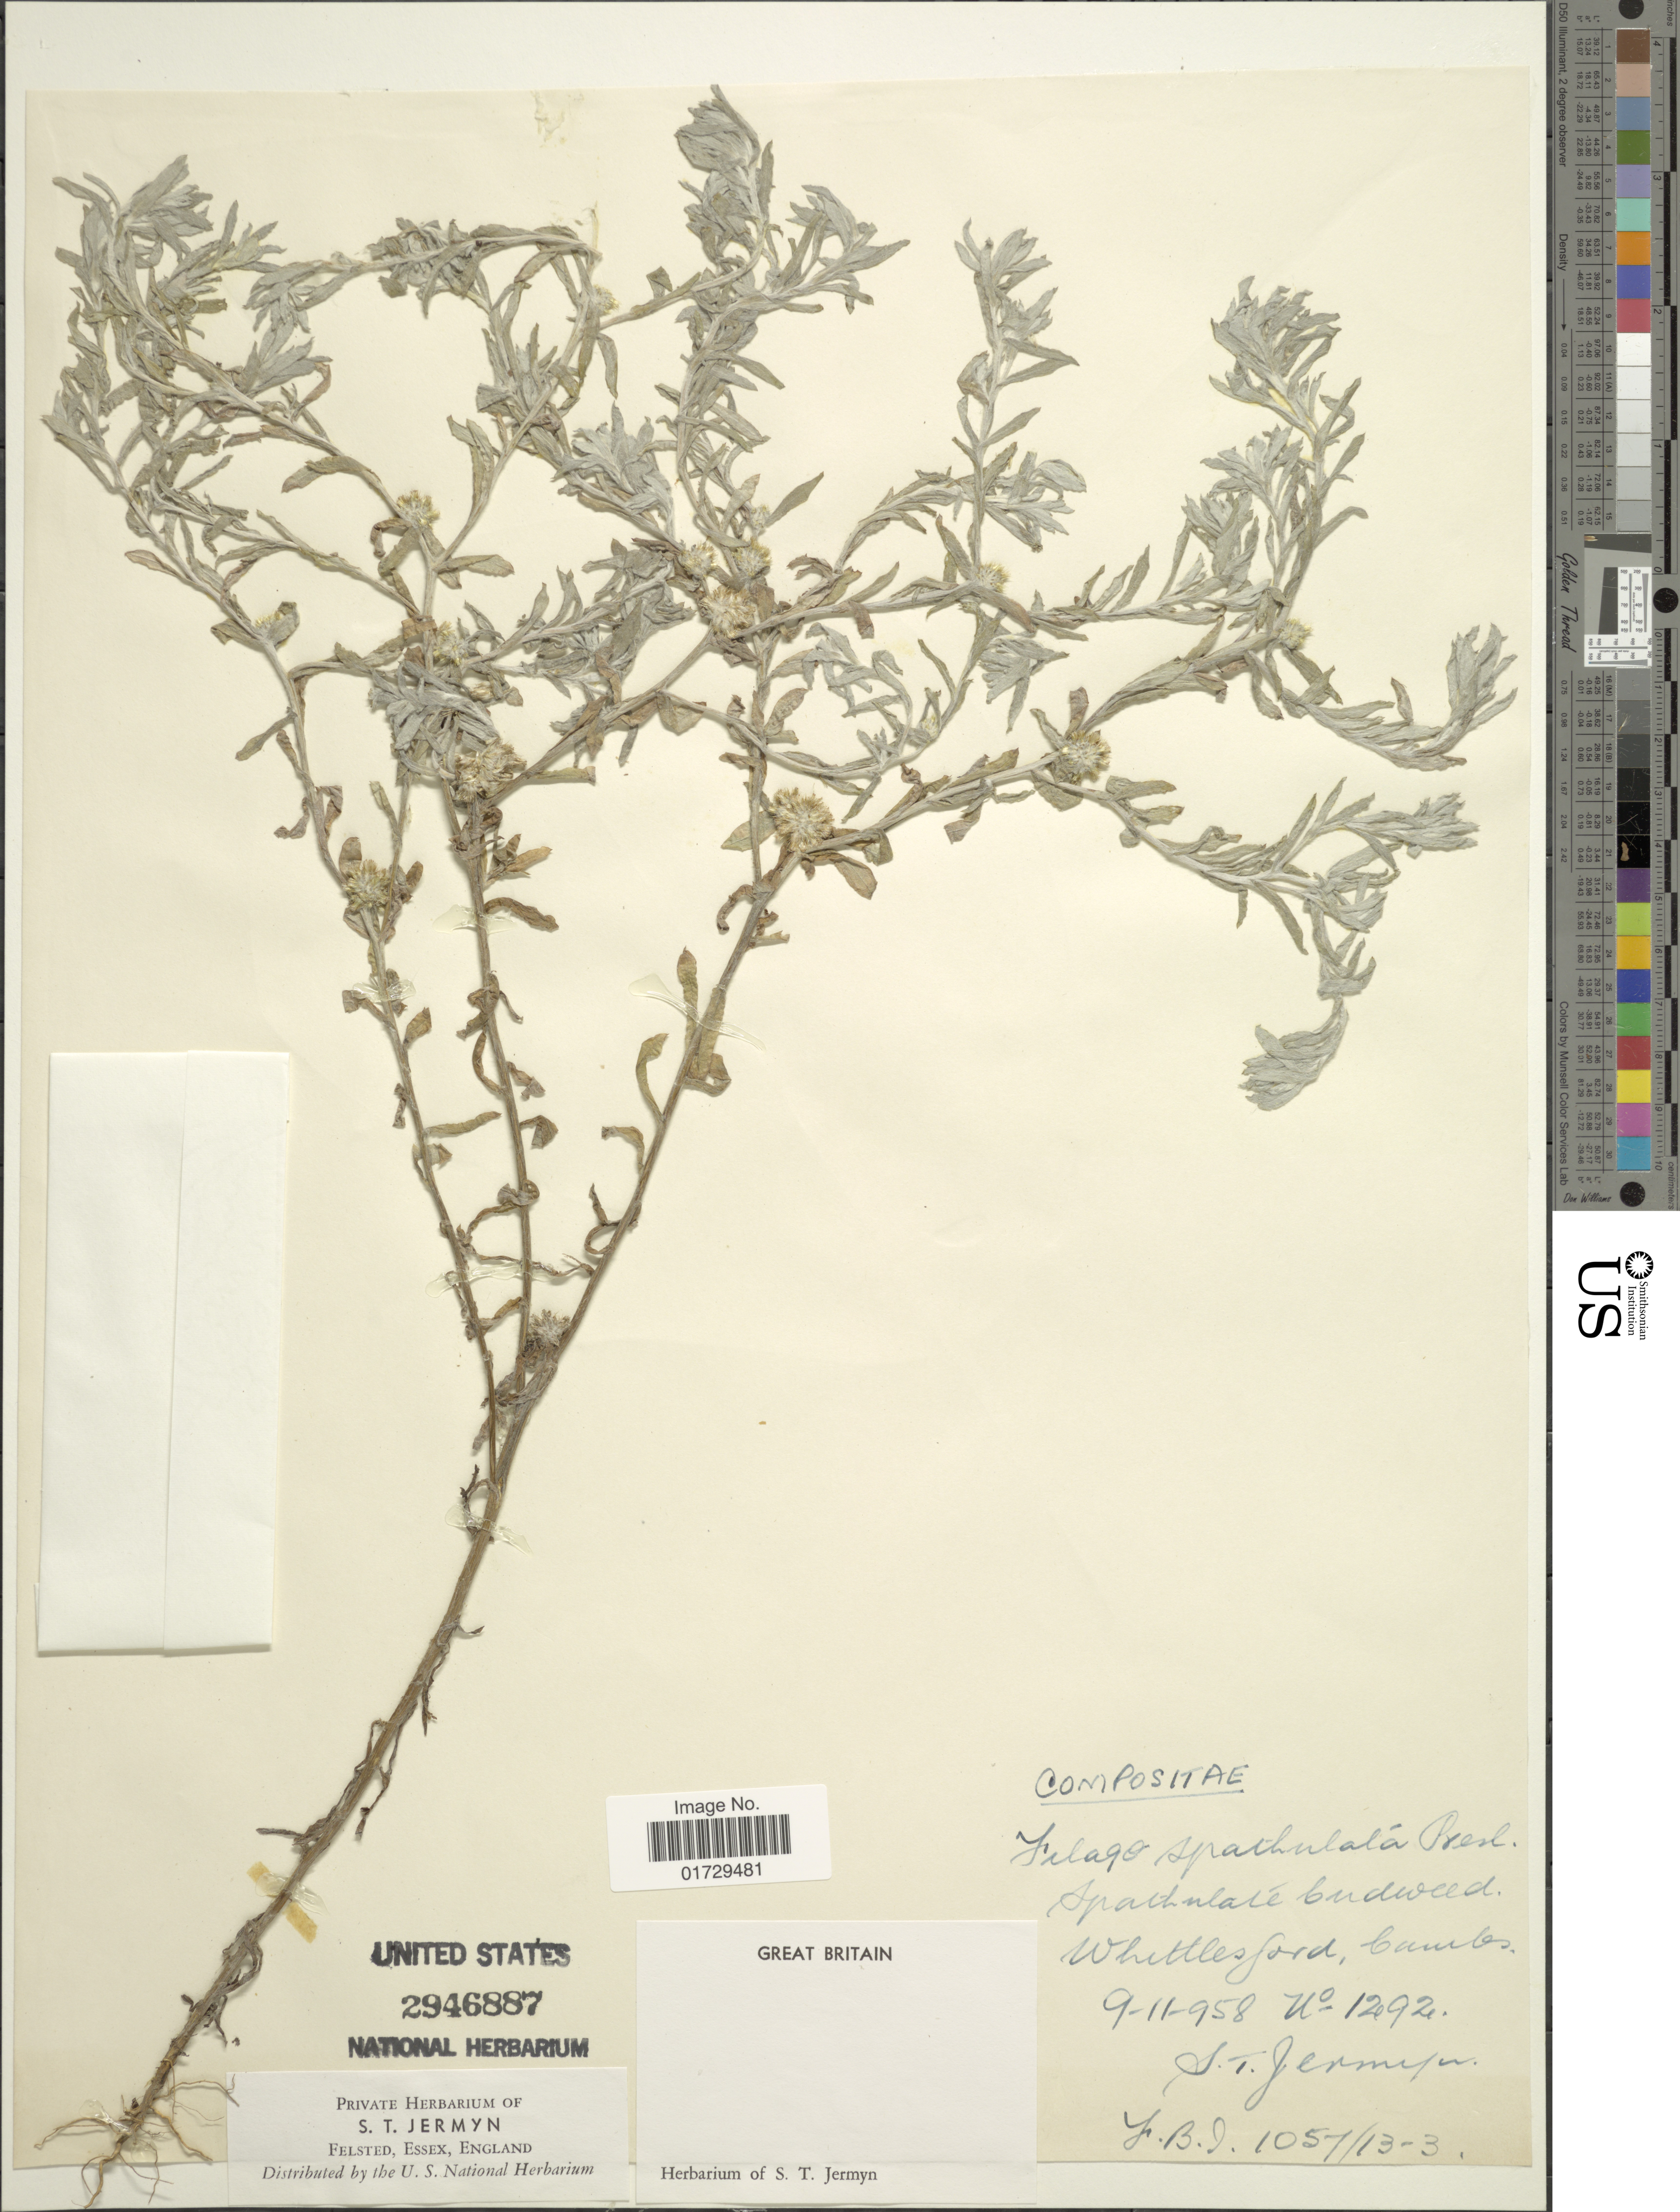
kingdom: Plantae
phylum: Tracheophyta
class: Magnoliopsida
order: Asterales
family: Asteraceae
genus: Filago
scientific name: Filago spathulata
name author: C. Presl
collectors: S. Jermyn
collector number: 1292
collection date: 1958-11-09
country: United Kingdom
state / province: England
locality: Whittlesford, Cannes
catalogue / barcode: US 2946887